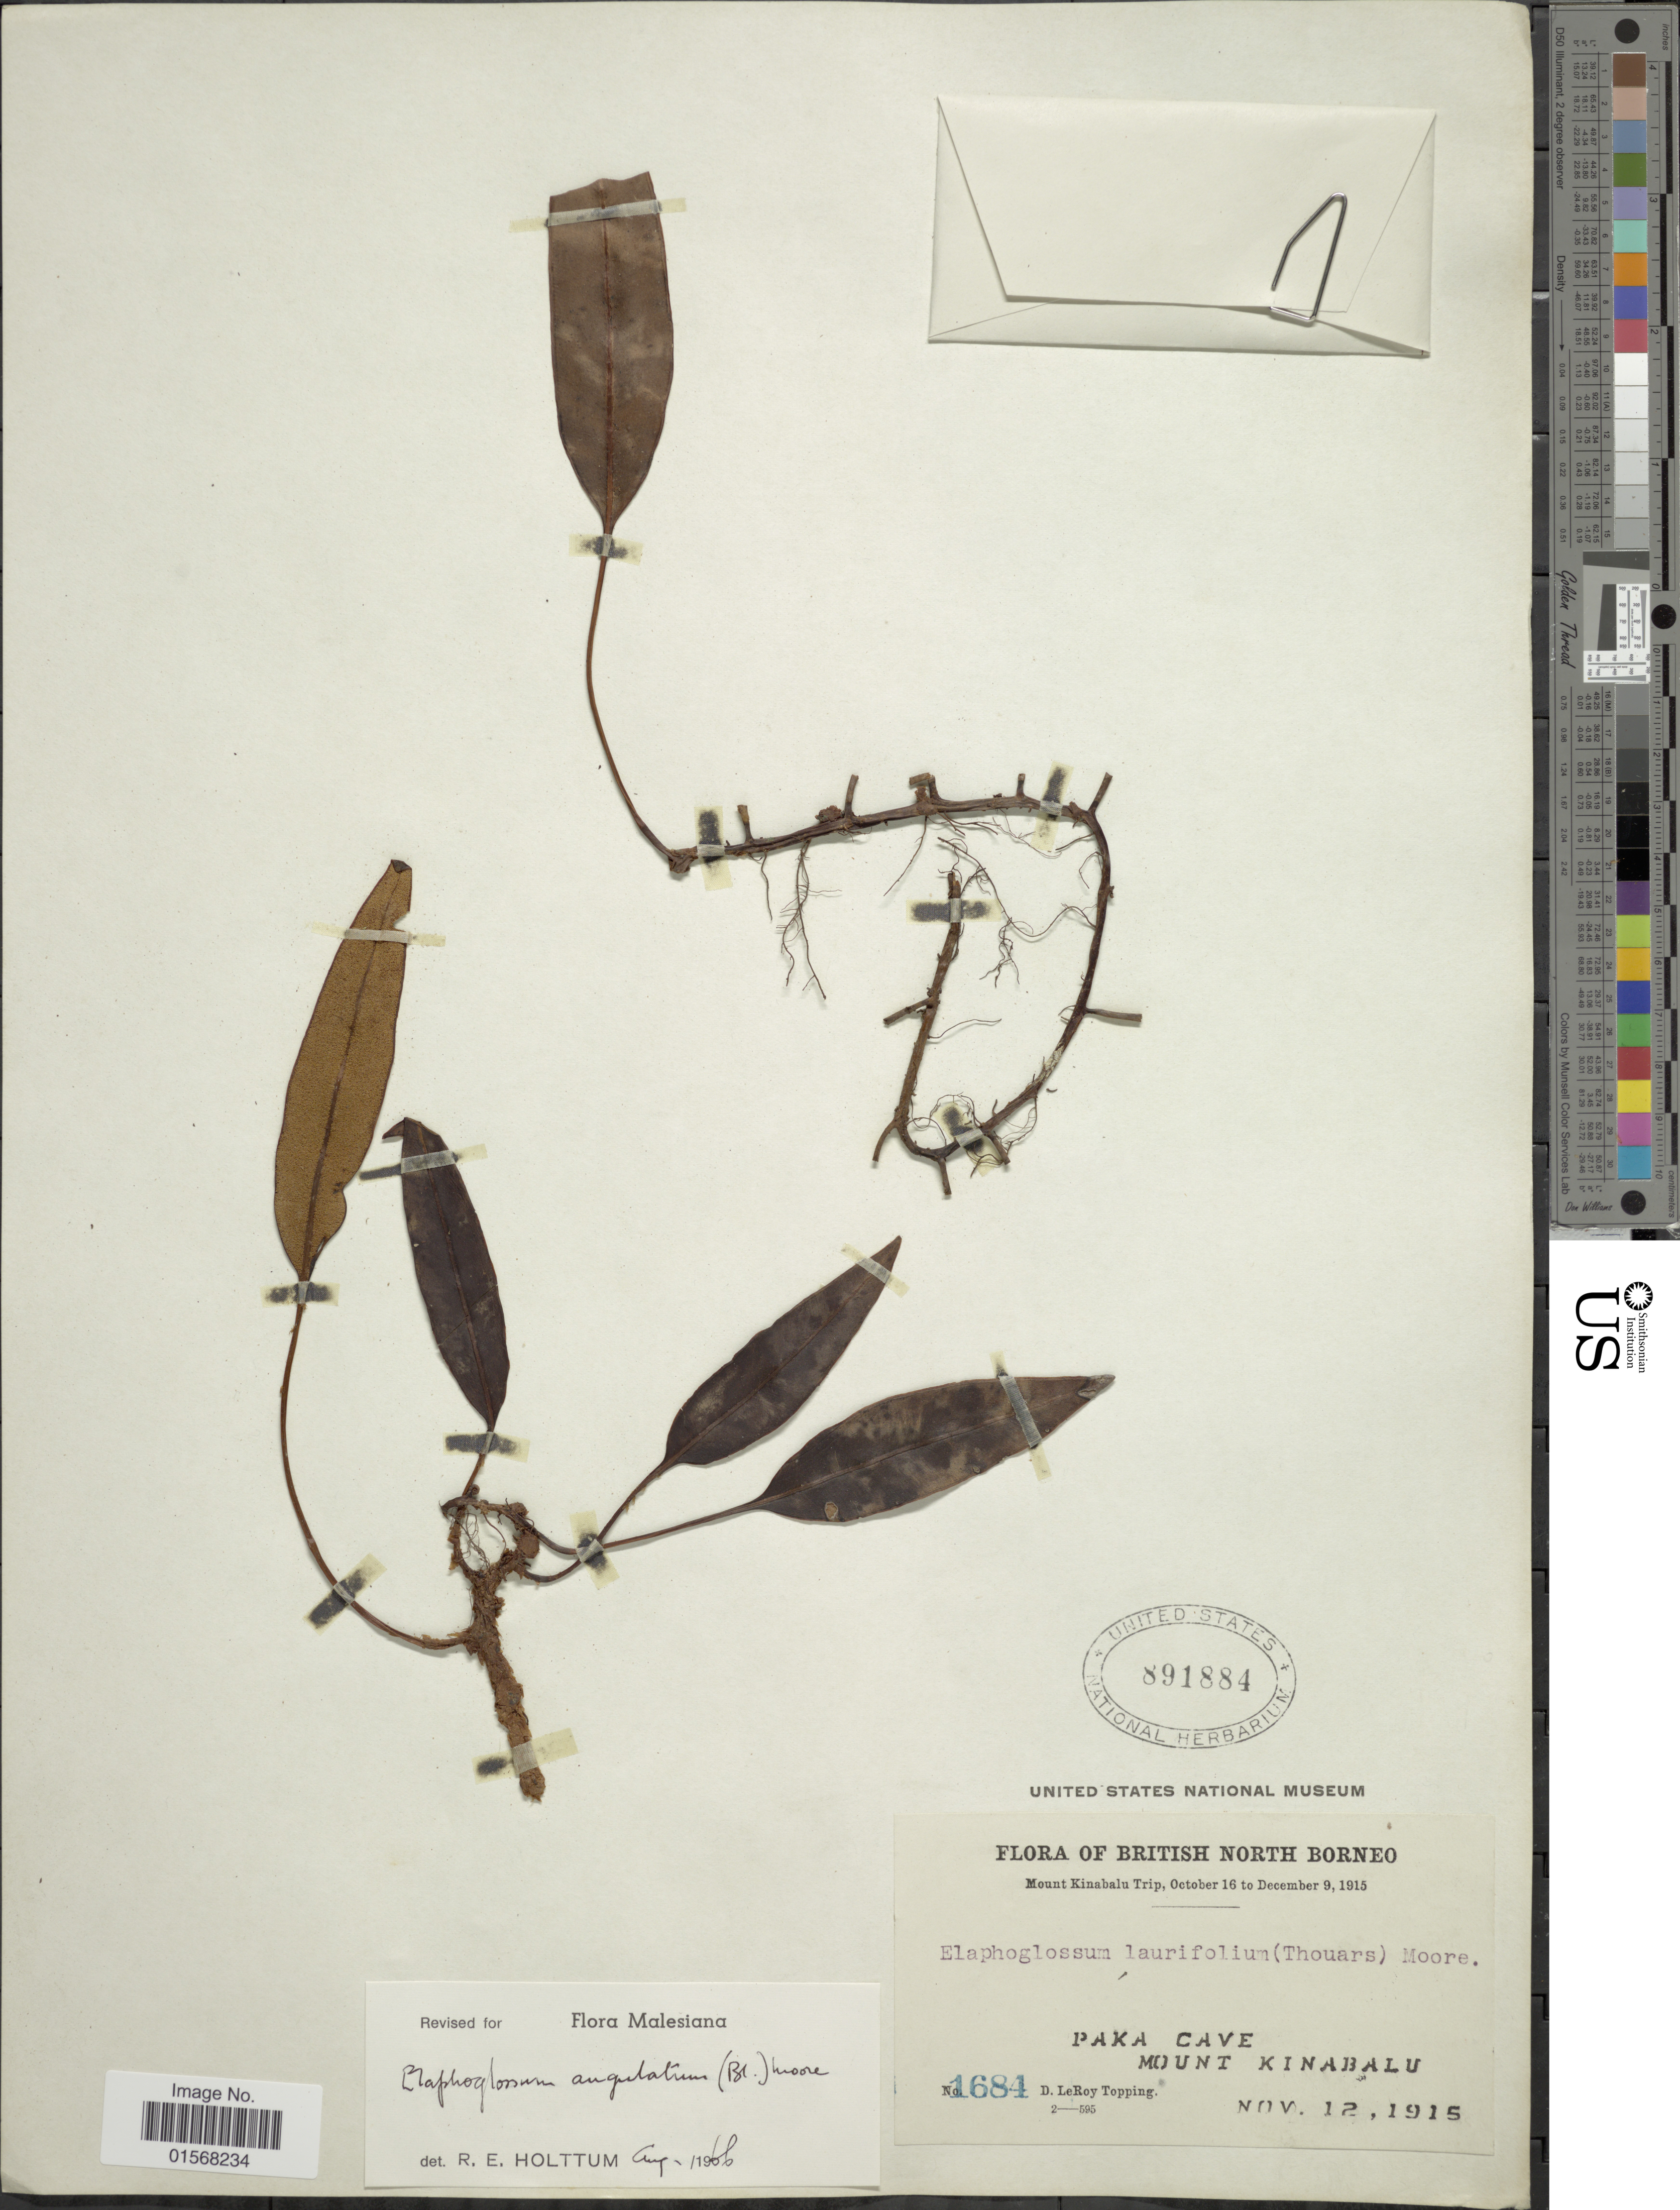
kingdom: Plantae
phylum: Tracheophyta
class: Polypodiopsida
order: Polypodiales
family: Dryopteridaceae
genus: Elaphoglossum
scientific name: Elaphoglossum angulatum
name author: (Blume) T. Moore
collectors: D. L. Topping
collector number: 1684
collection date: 1915-11-12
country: Malaysia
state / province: Sabah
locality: British North Borneo, Oaka Cave, Mount Kinabalu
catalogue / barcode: US 891884